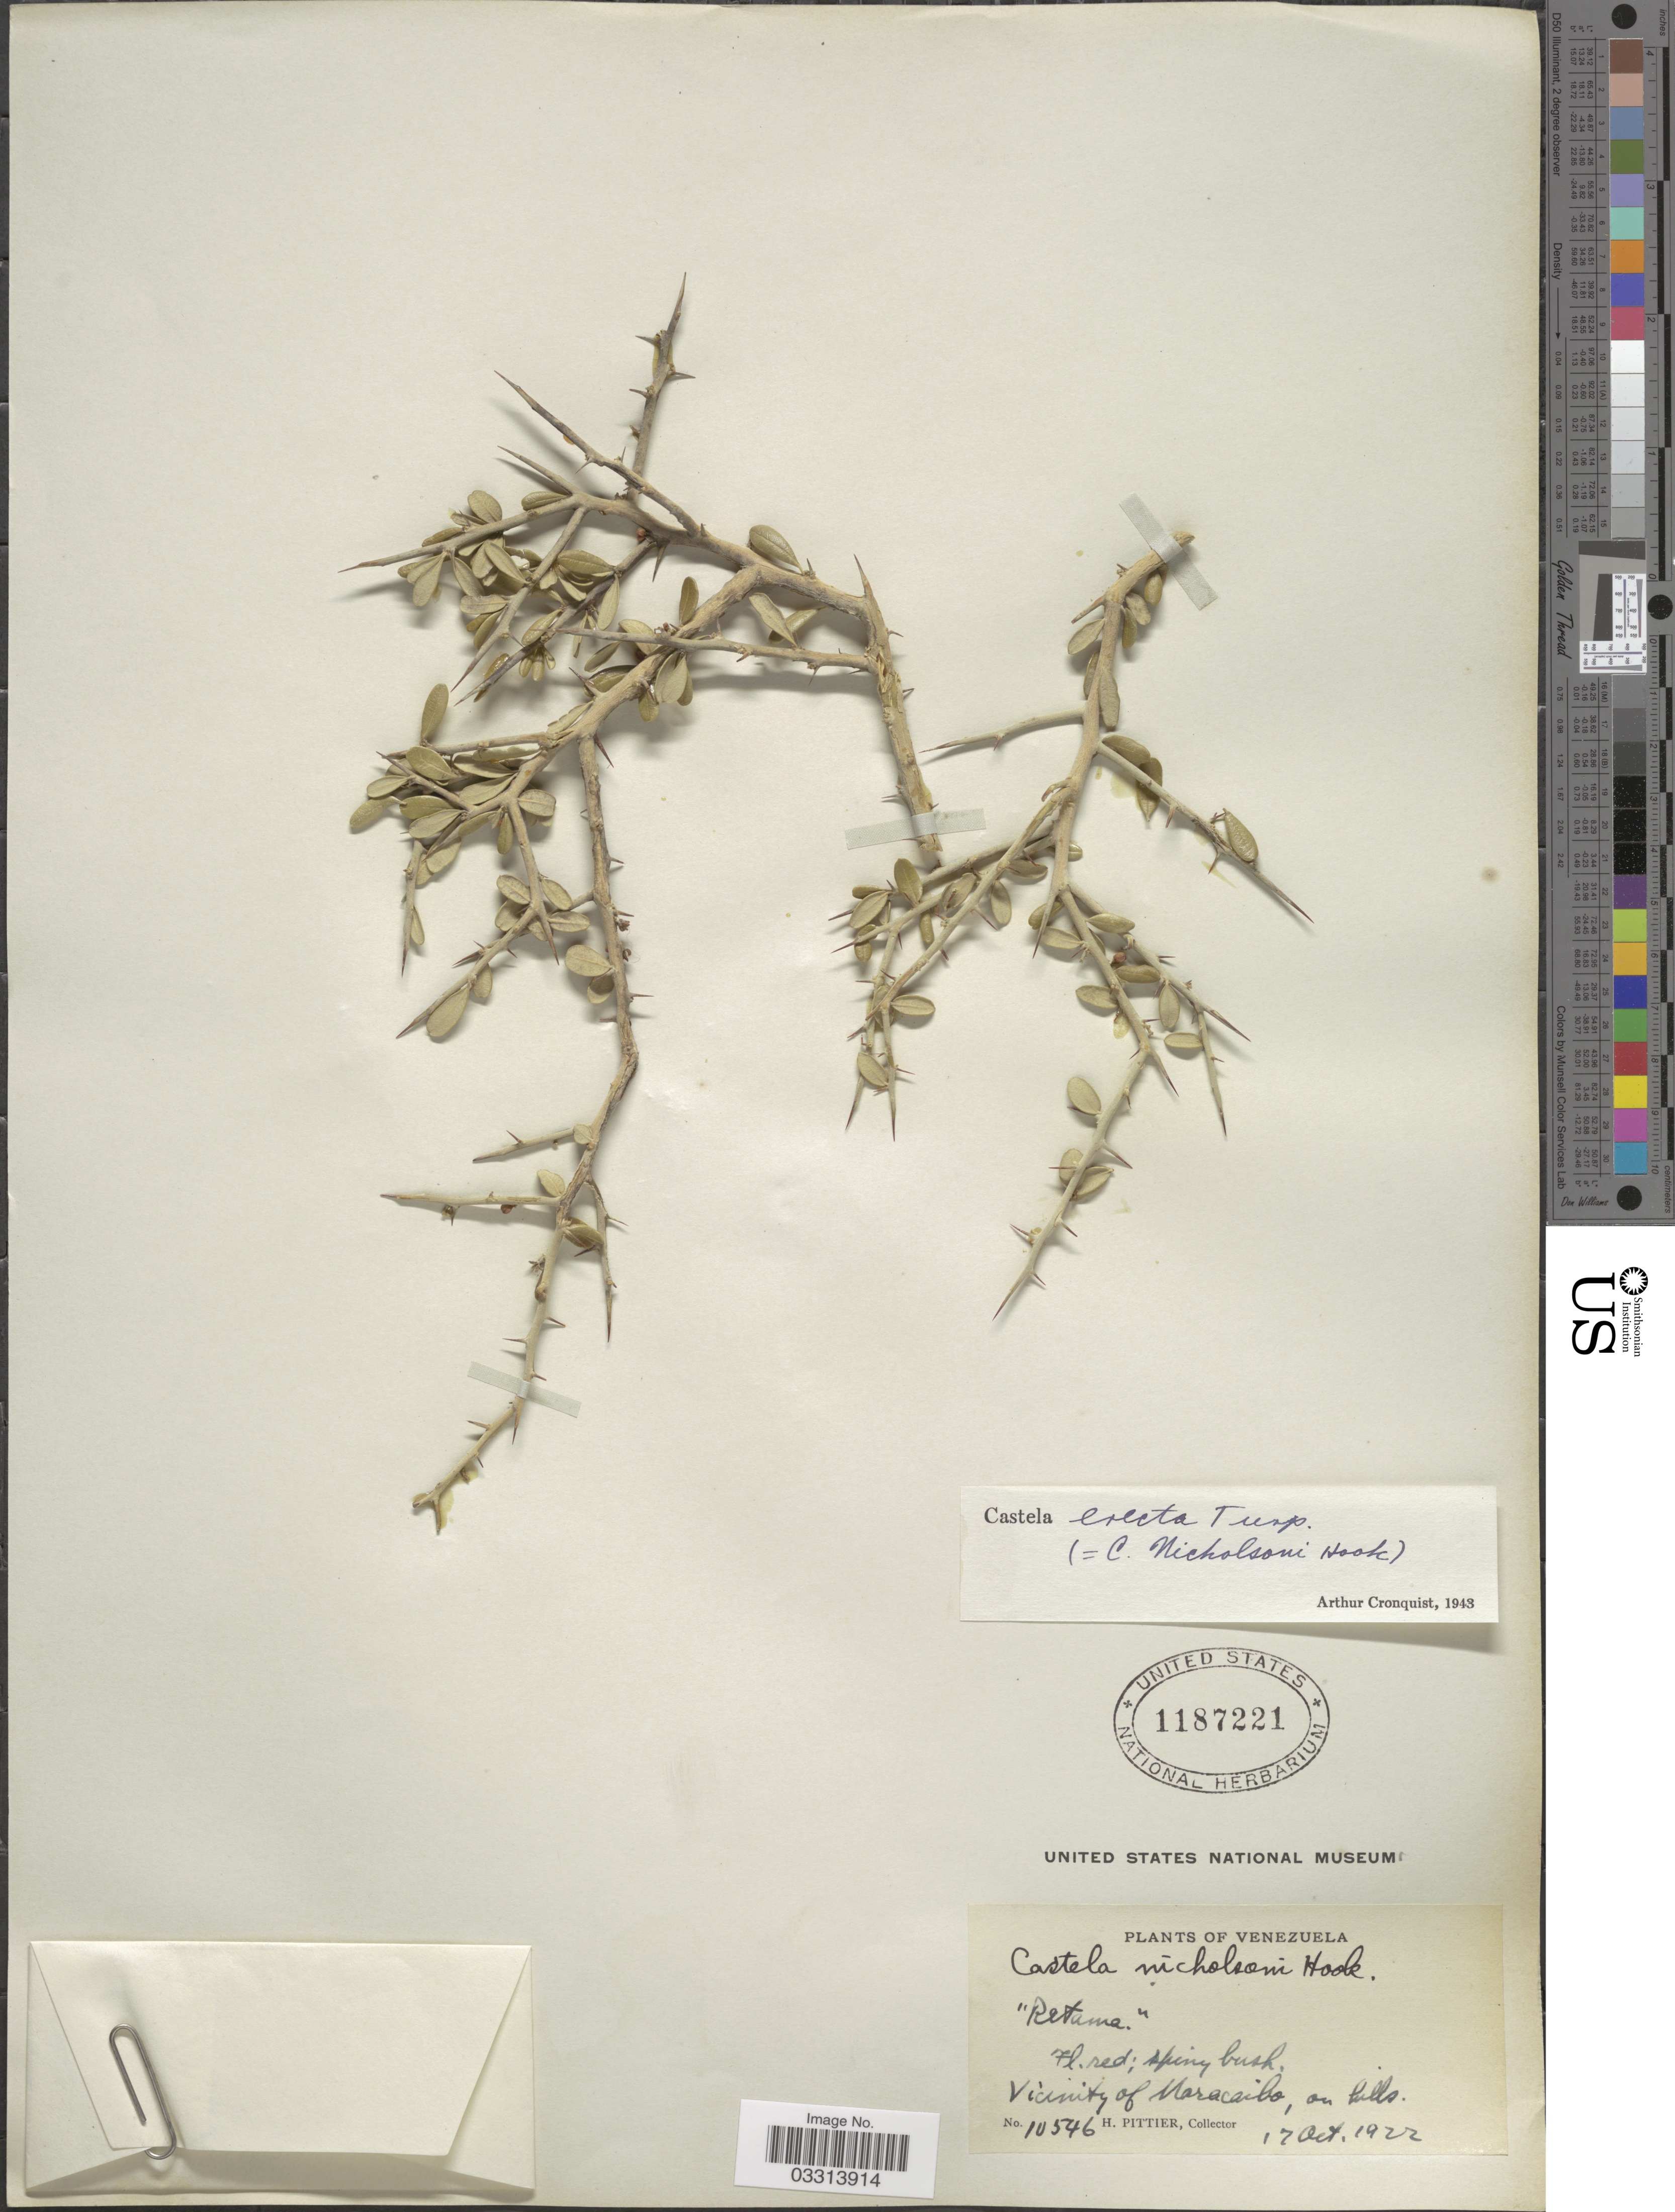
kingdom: Plantae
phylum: Tracheophyta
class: Magnoliopsida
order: Sapindales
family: Simaroubaceae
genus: Castela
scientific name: Castela erecta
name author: Turpin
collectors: H. F. Pittier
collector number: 10546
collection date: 1922-10-17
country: Venezuela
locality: Vicinity of Maracaibo.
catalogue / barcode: US 1187221